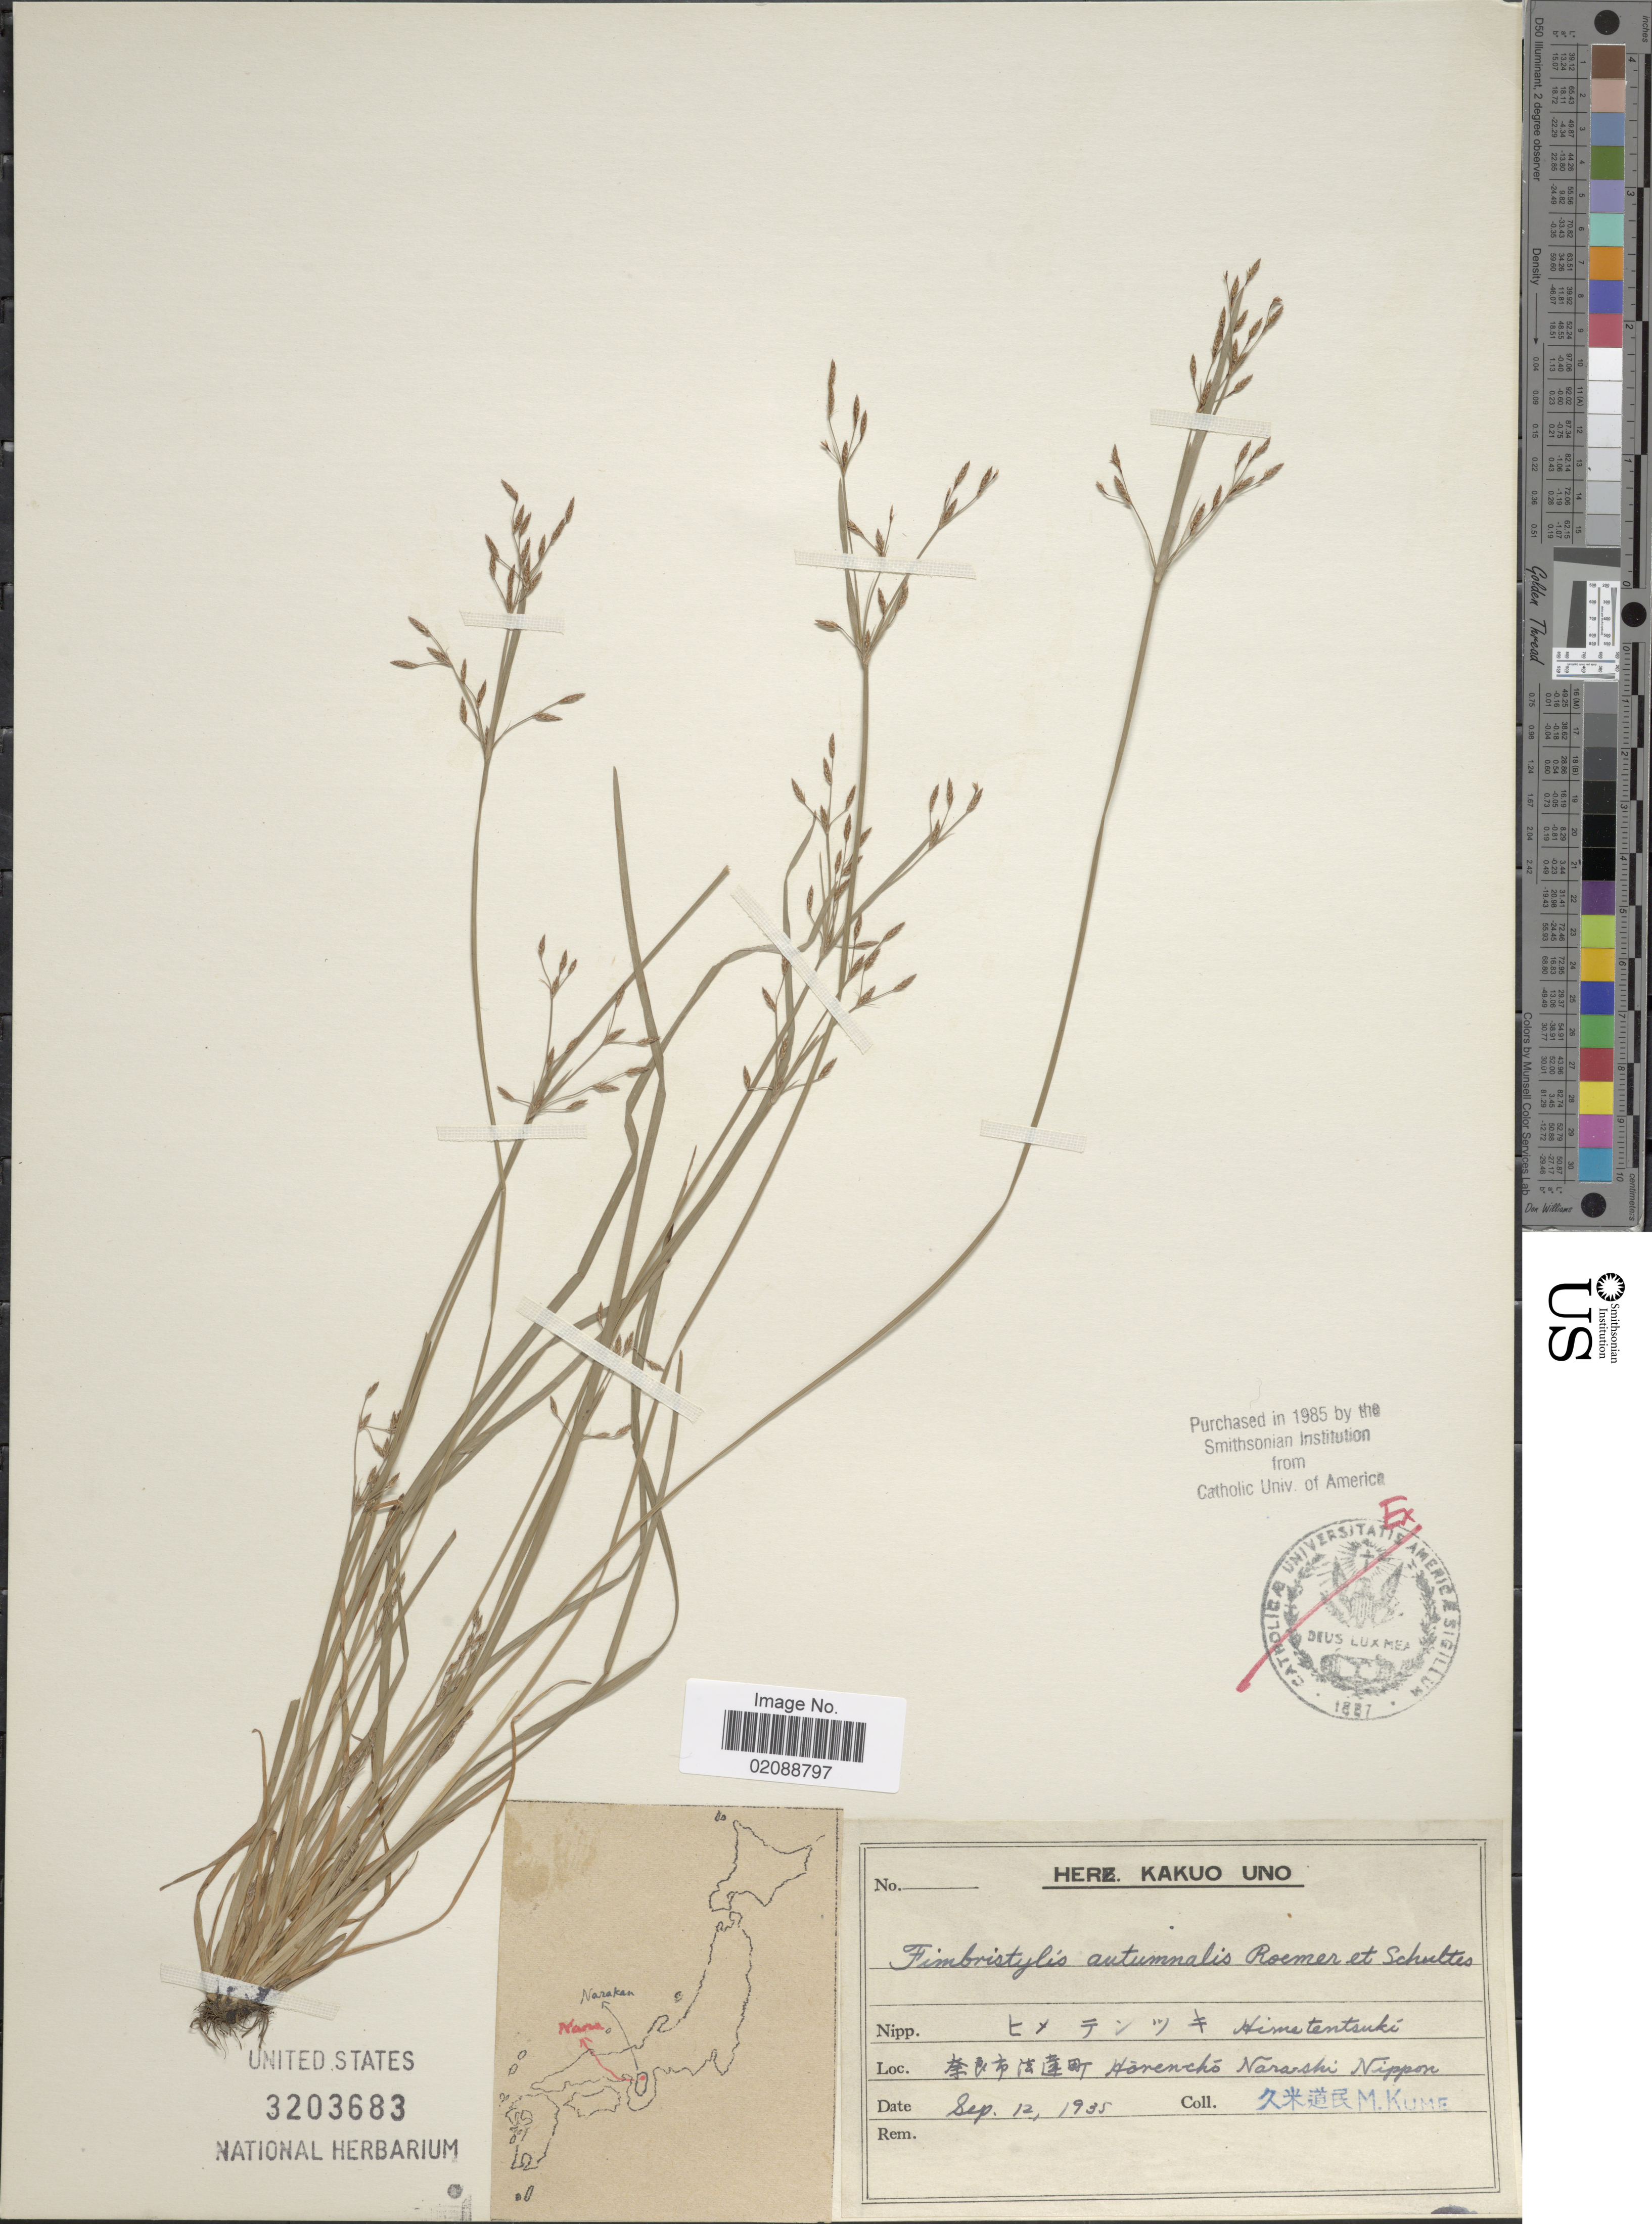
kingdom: Plantae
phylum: Tracheophyta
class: Liliopsida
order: Poales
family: Cyperaceae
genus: Fimbristylis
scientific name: Fimbristylis autumnalis (L.) Roem. & Schult.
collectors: M. Kume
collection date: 1935-09-12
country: Japan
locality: Horencho Narashi Nippon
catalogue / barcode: US 3203683